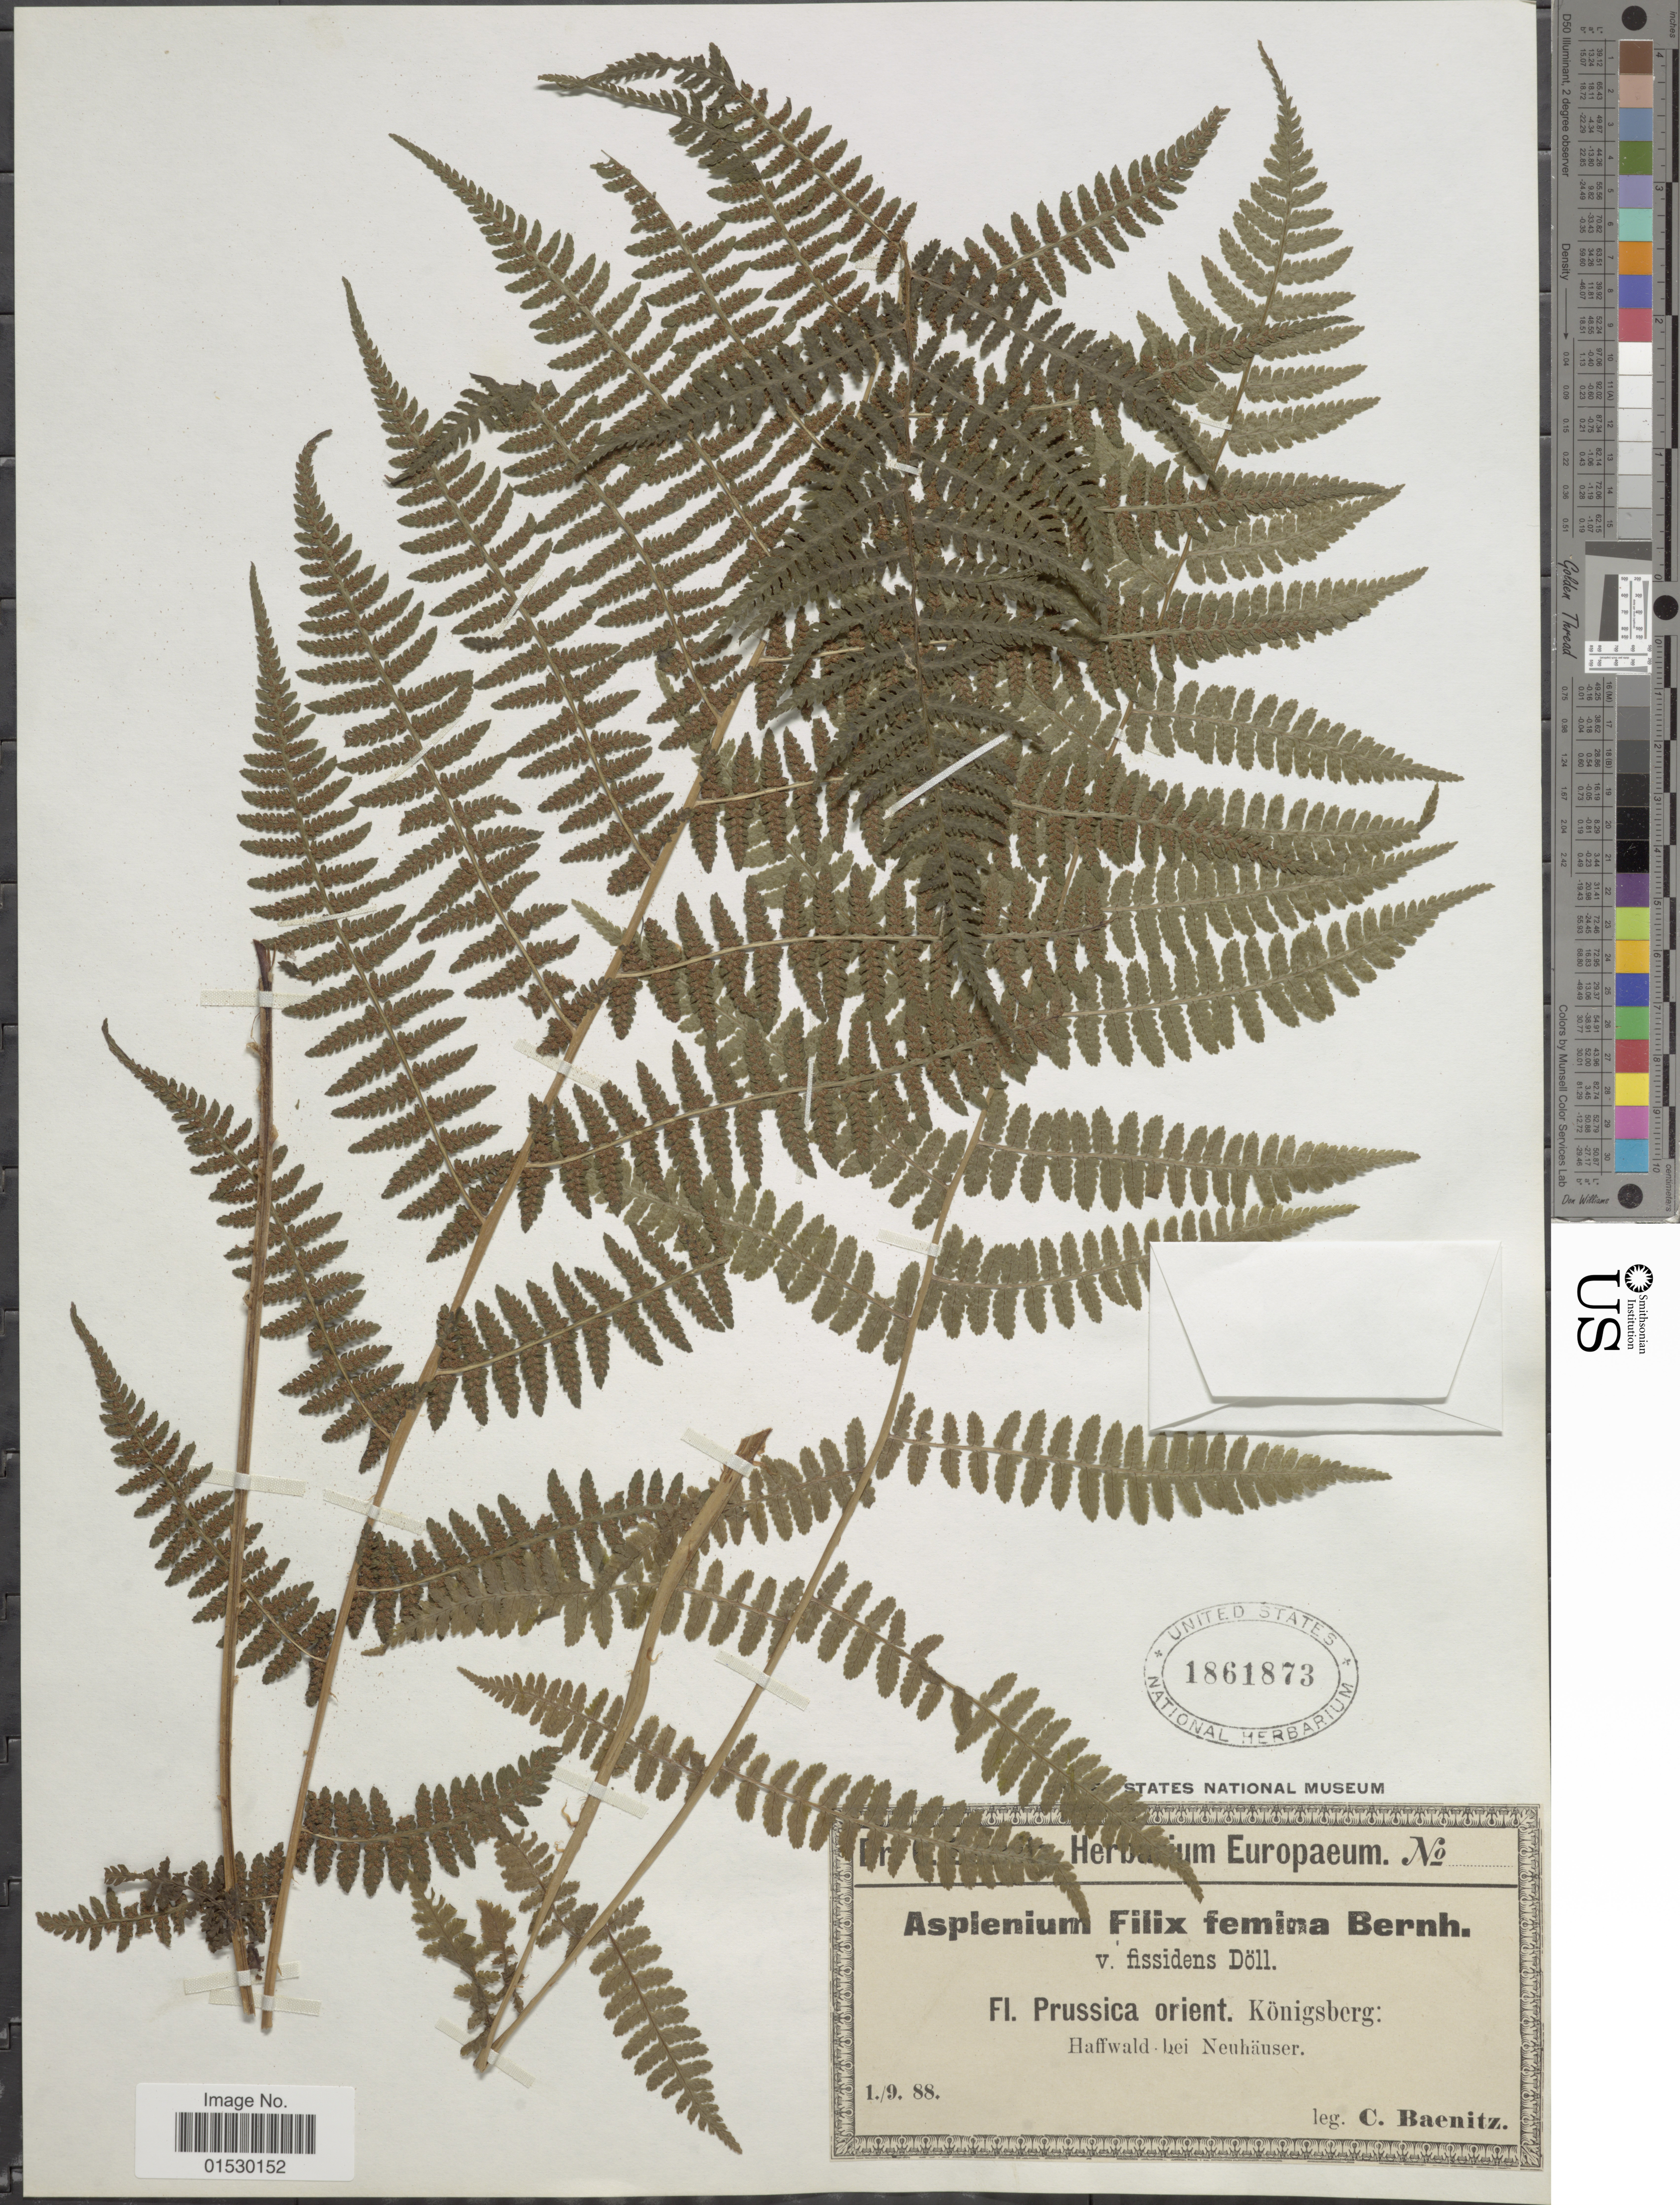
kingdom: Plantae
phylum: Tracheophyta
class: Polypodiopsida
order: Polypodiales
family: Athyriaceae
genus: Athyrium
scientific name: Athyrium filix-femina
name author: (L.) Roth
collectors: C. G. Baenitz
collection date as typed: Transcribed d/m/y: 1/9/88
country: Germany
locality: Prussica Orient., Konigsberg, Haffwald bei Neuhauser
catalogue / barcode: US 1861873